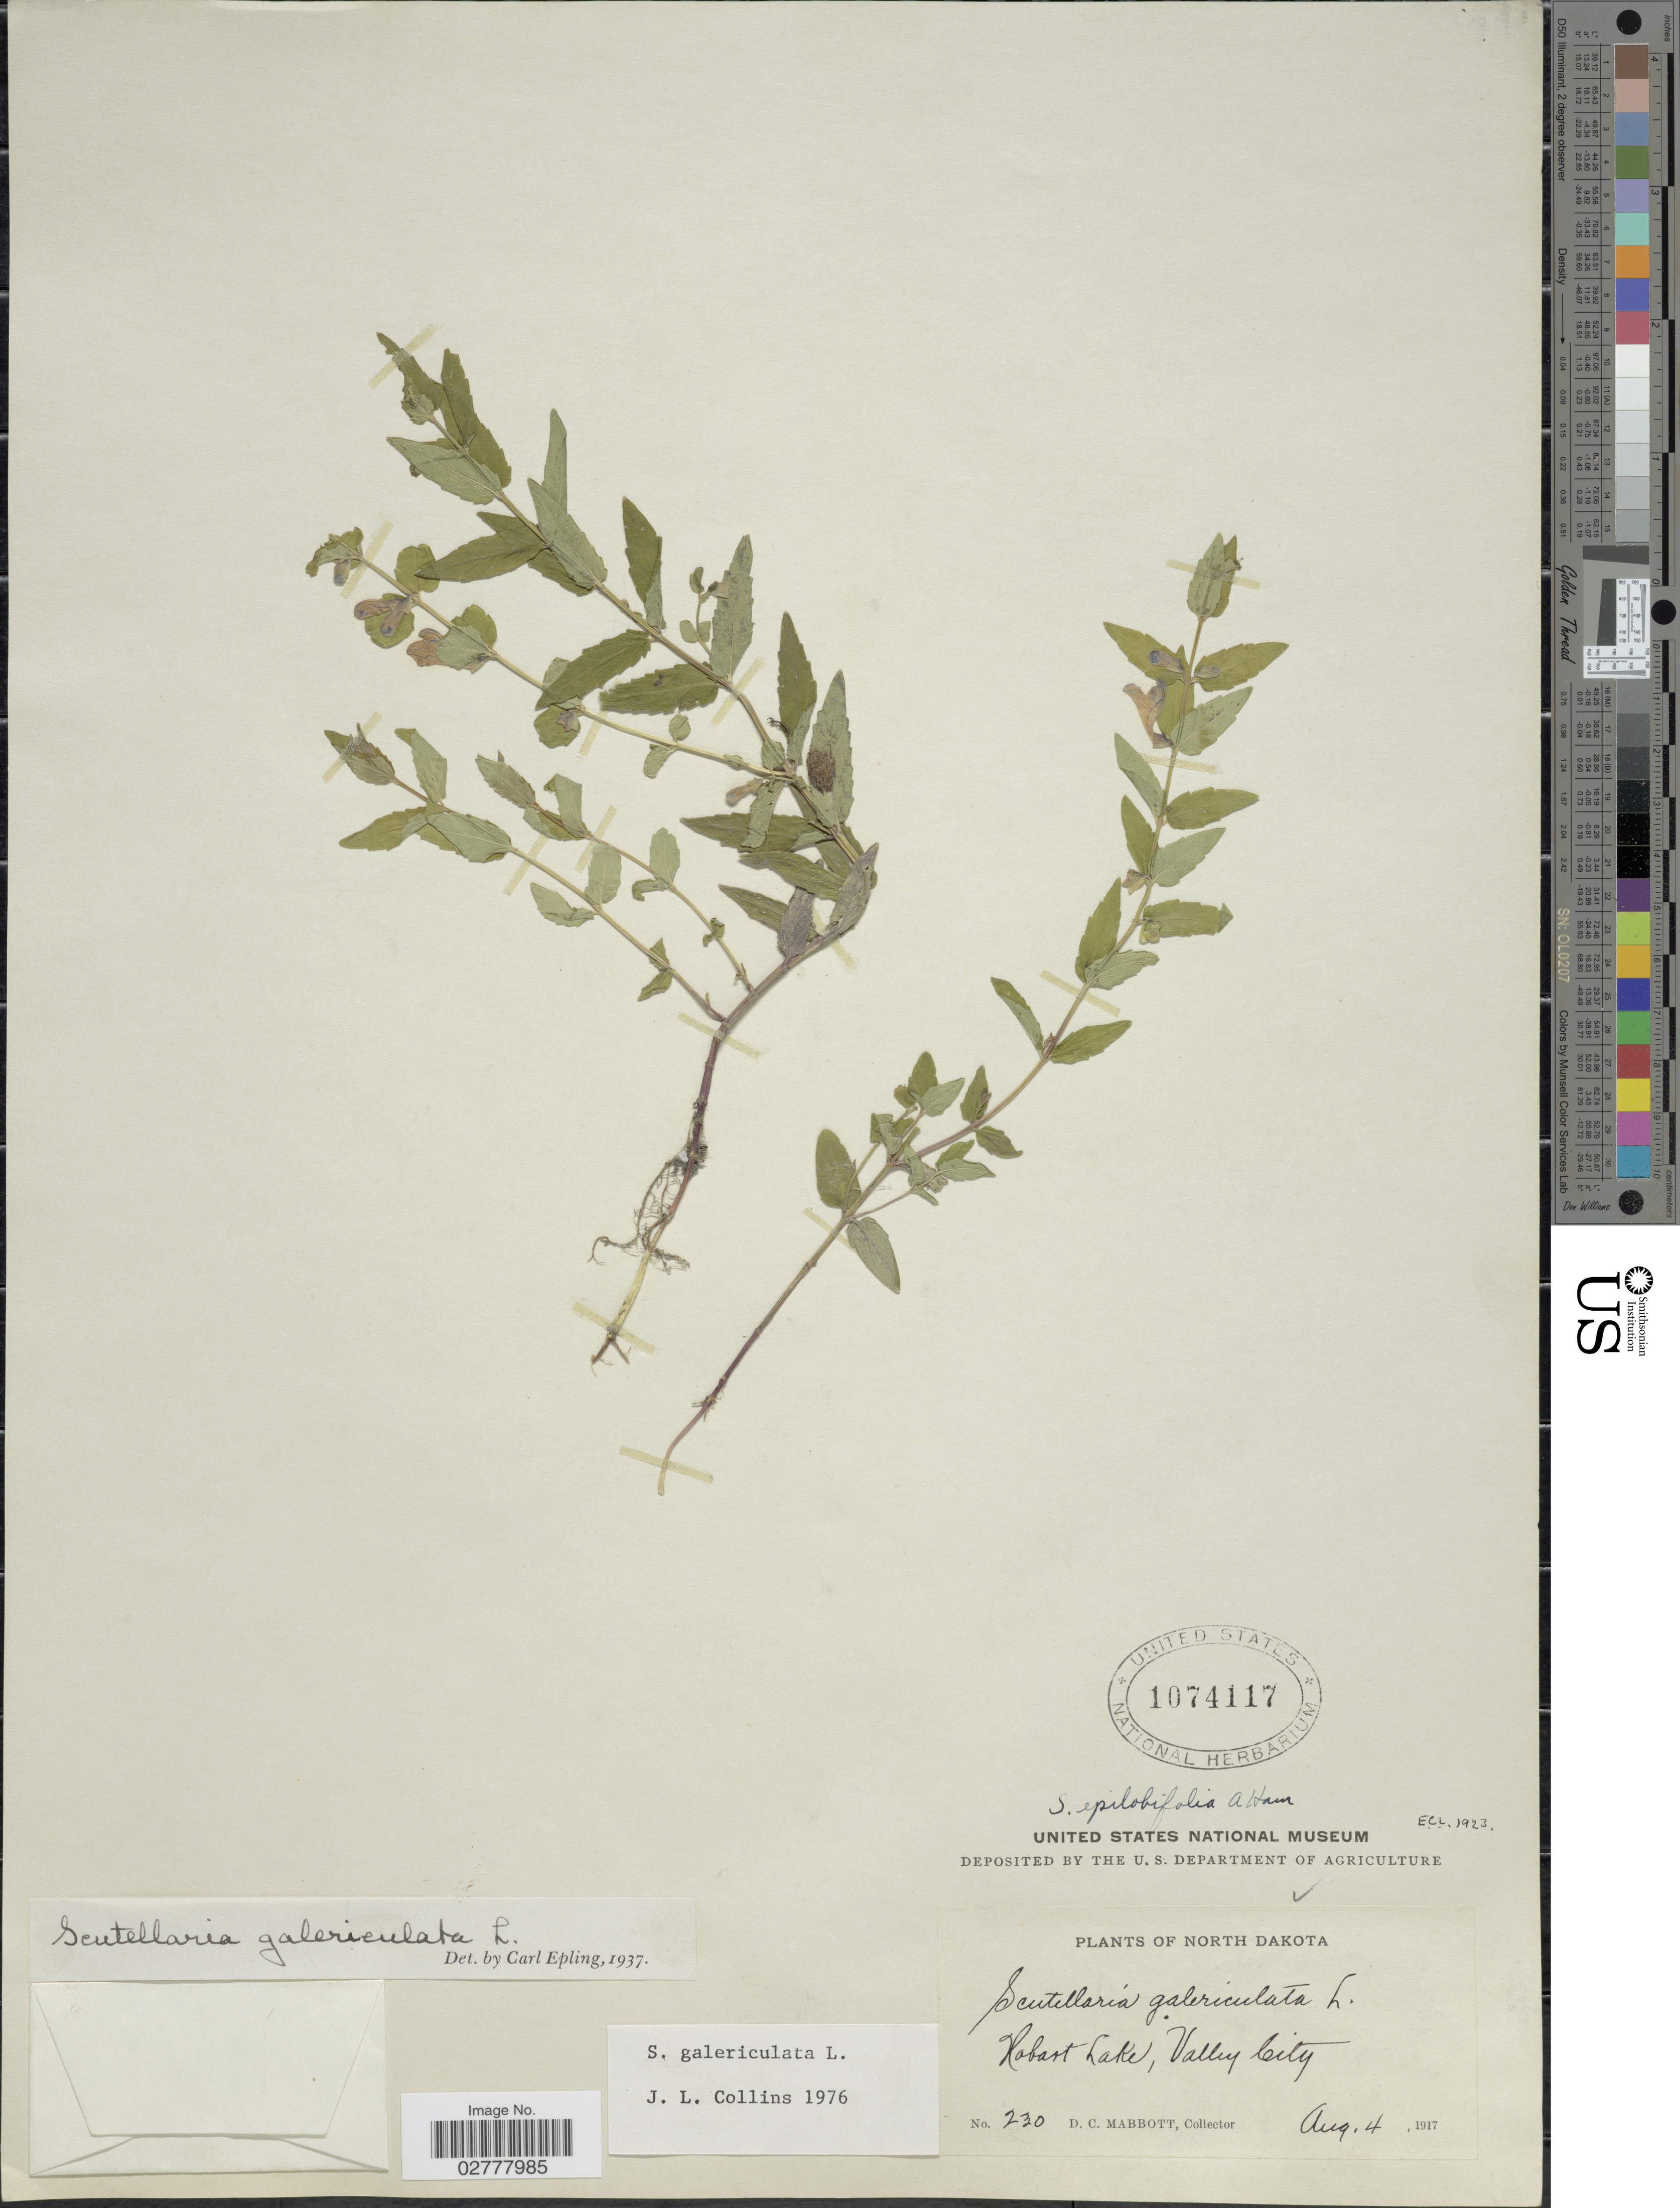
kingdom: Plantae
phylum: Tracheophyta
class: Magnoliopsida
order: Lamiales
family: Lamiaceae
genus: Scutellaria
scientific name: Scutellaria galericulata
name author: L.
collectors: D. Mabbott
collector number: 230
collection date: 1917-08-04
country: United States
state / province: North Dakota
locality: Hobart Lake, Valley City.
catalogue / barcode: US 1074117